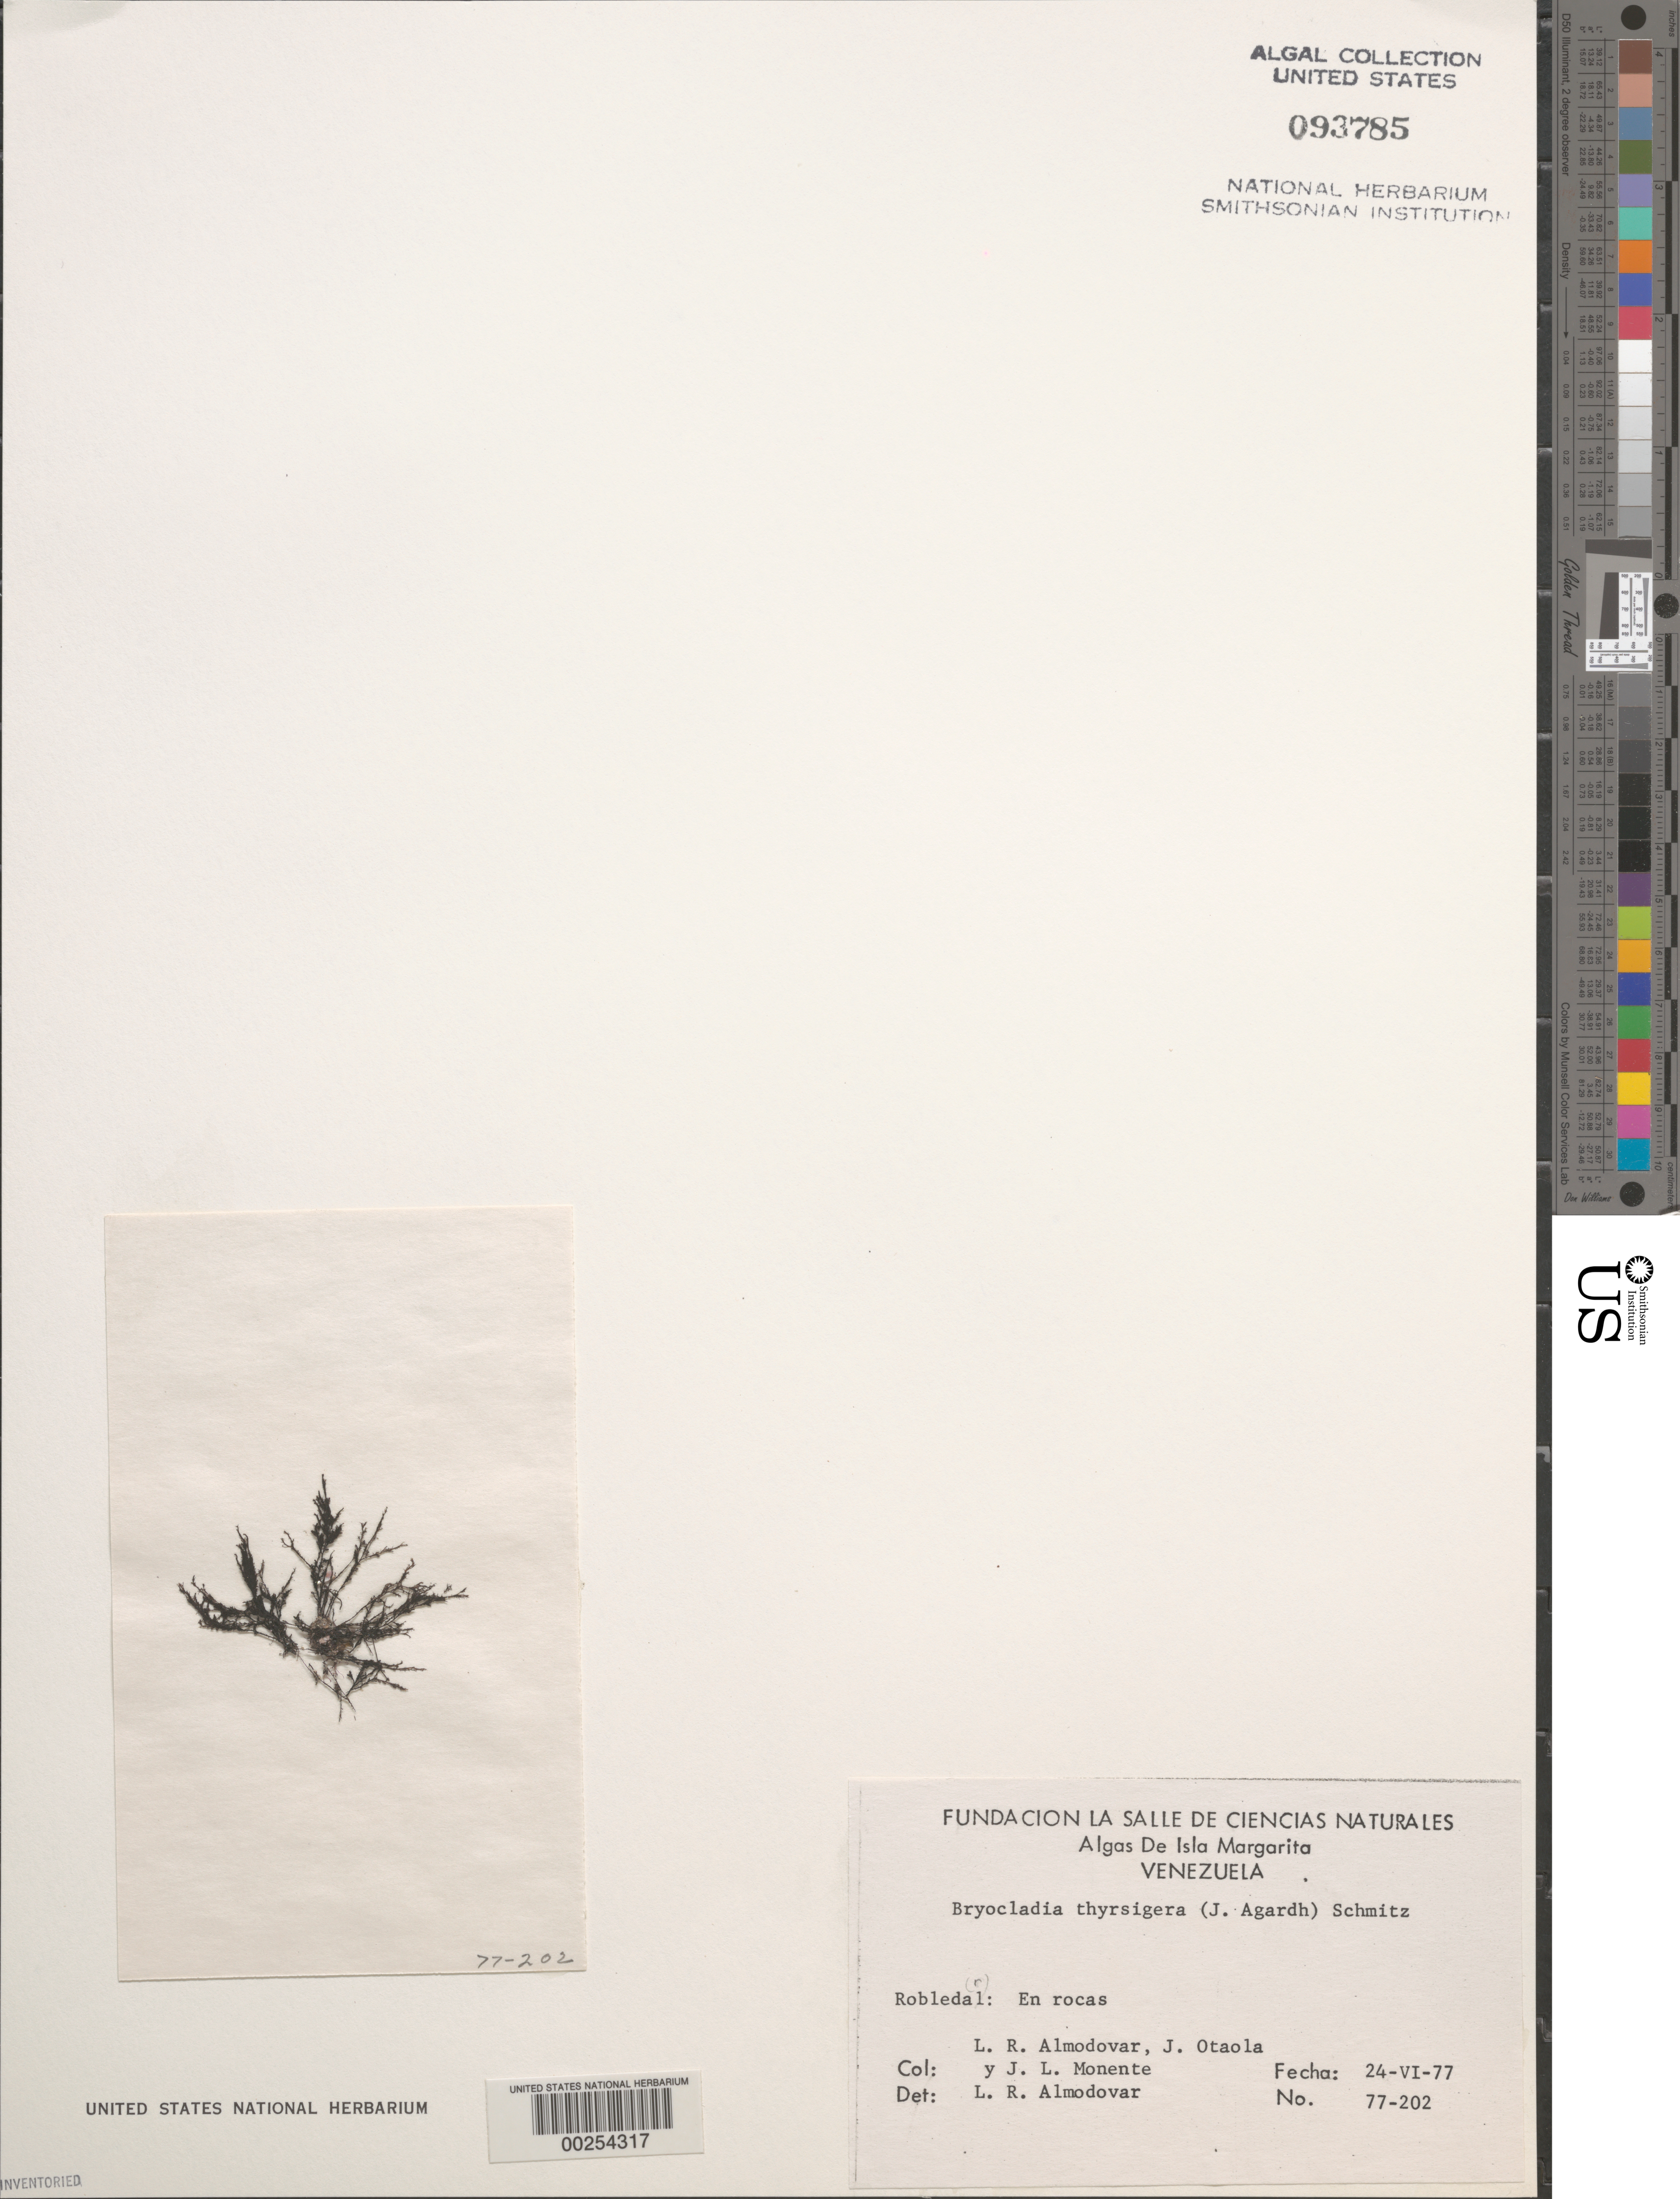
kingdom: Plantae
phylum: Rhodophyta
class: Florideophyceae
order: Ceramiales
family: Rhodomelaceae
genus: Bryocladia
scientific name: Bryocladia thyrsigera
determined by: Almodovar, L. R.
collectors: L. Almodovar, J. Otaola & J. Monente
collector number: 77-202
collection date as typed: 24 Jun 1977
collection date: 1977-06-24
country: Venezuela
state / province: Nueva Esparta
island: Margarita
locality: Robledar (robledal), isla de margarita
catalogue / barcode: US 93785